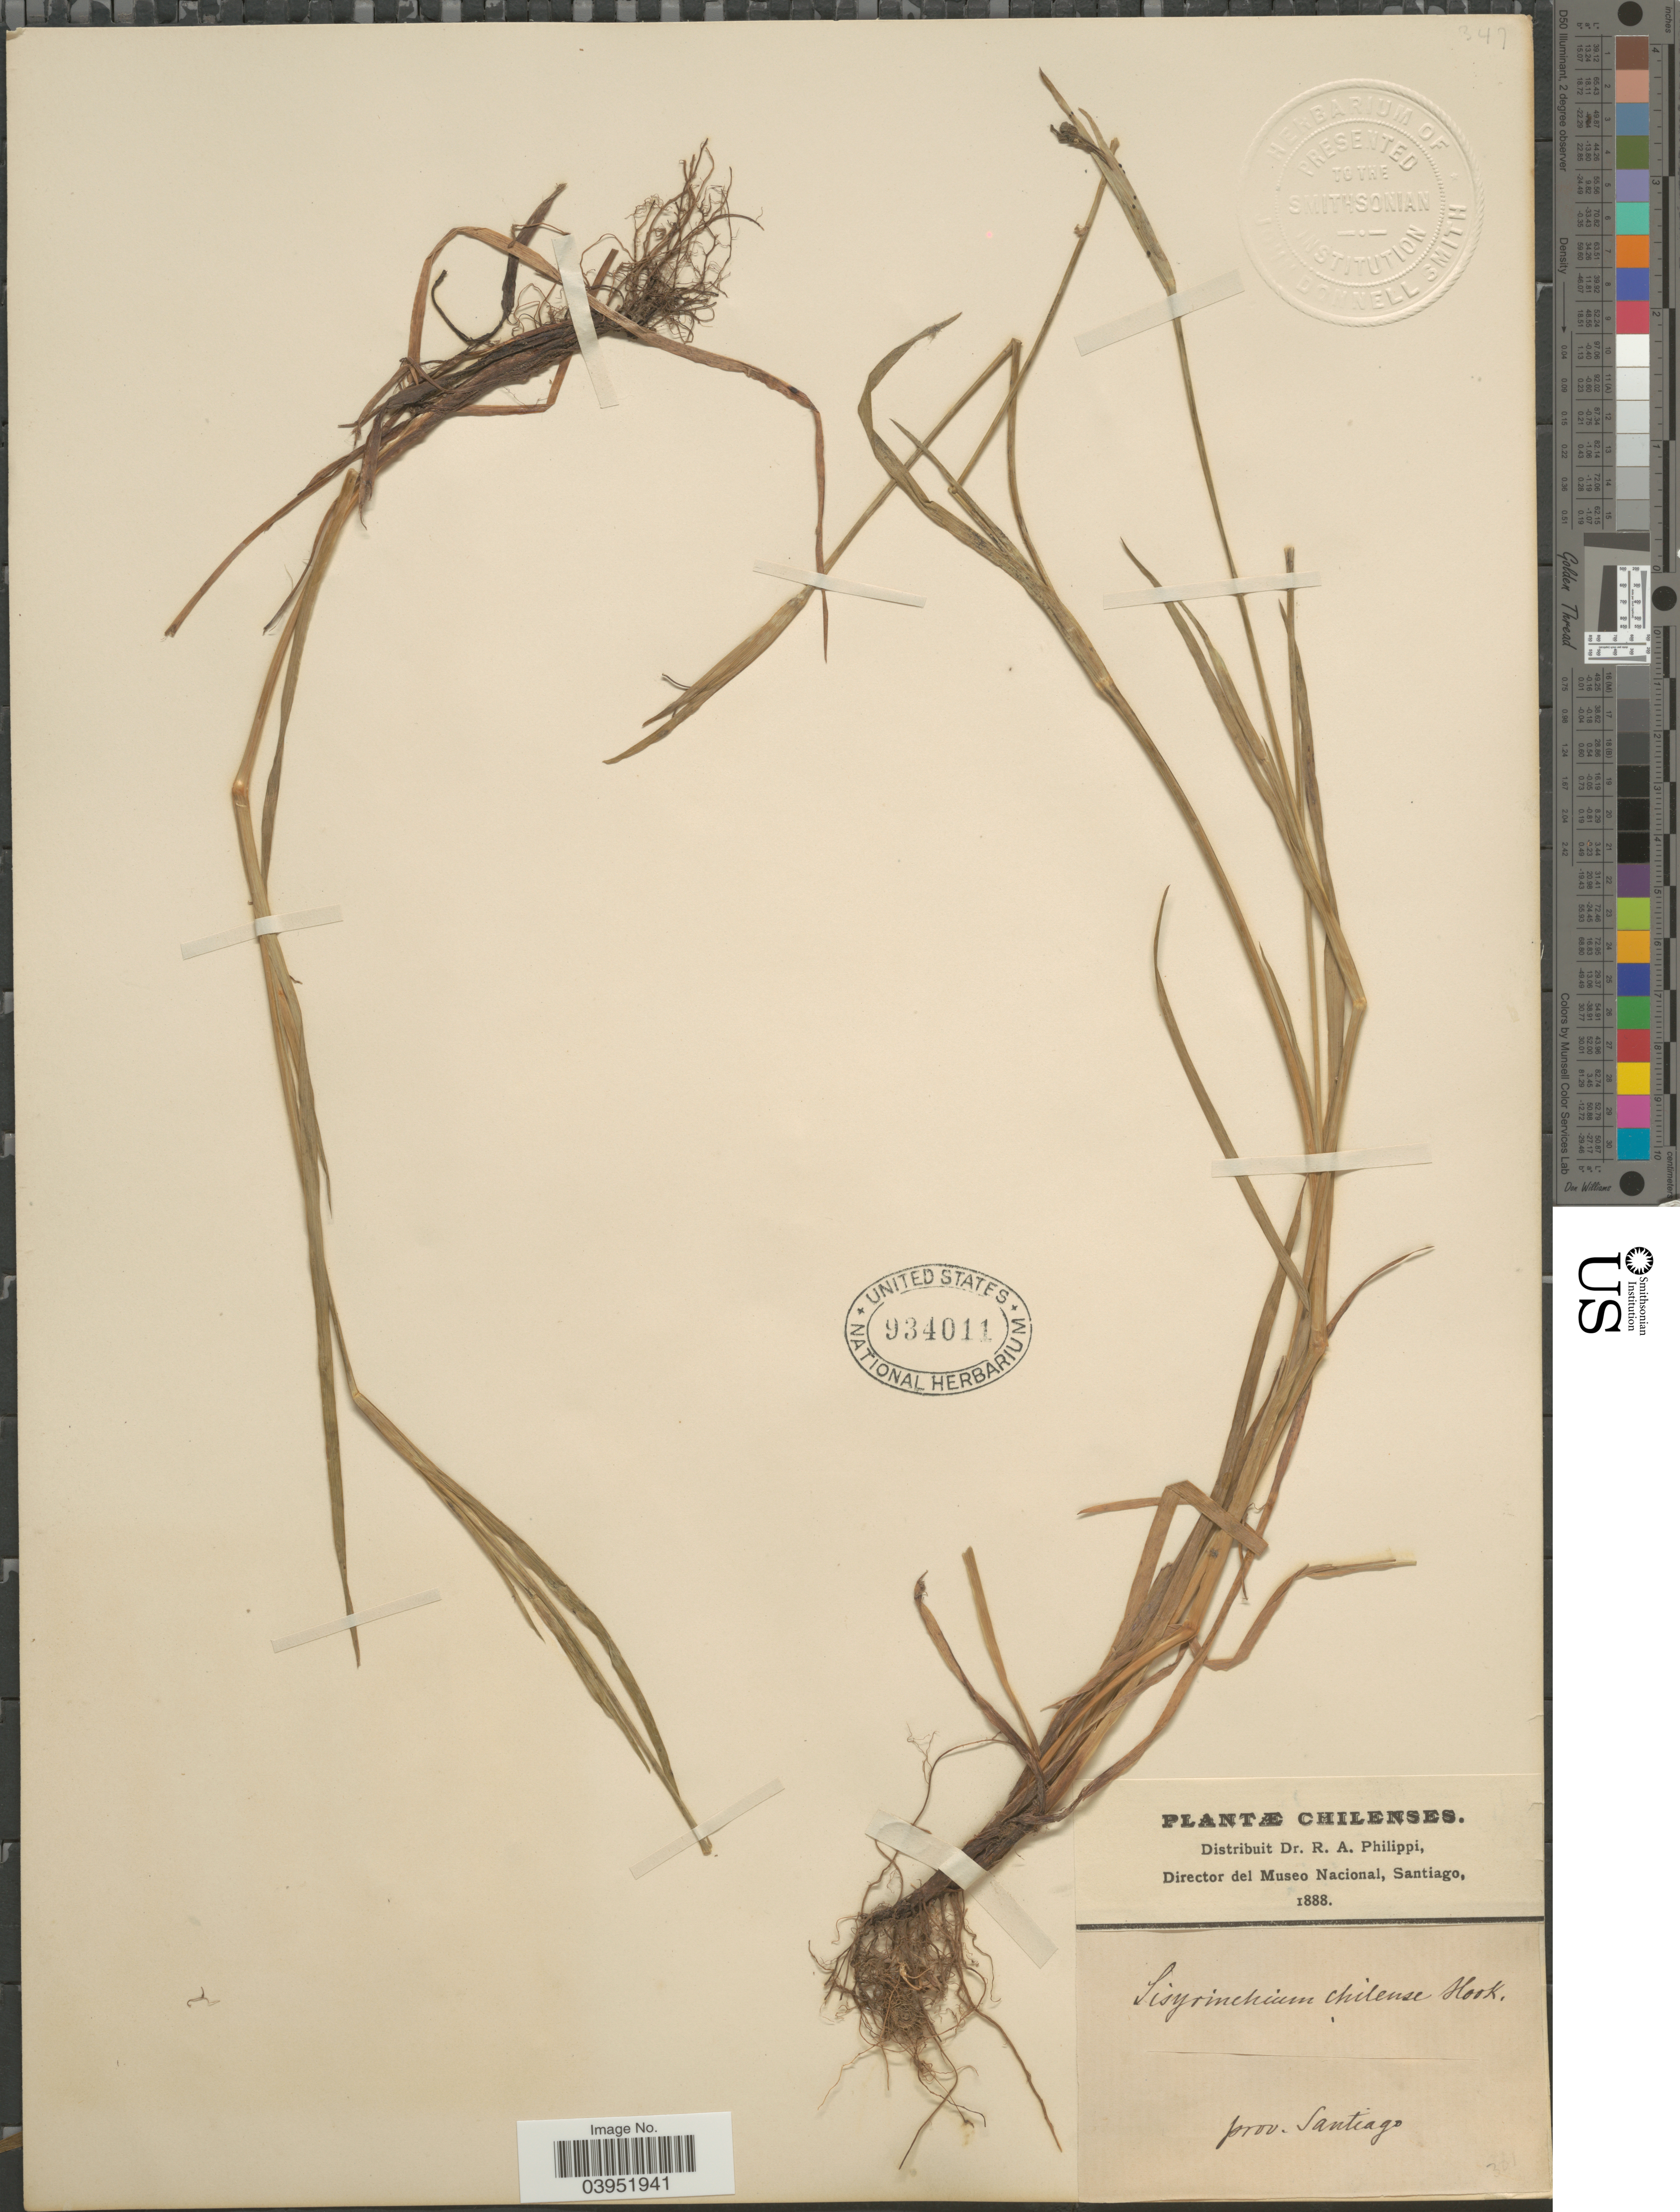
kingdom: Plantae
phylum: Tracheophyta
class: Liliopsida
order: Asparagales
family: Iridaceae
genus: Sisyrinchium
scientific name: Sisyrinchium chilense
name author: Hook.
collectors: ex. herb. R.A. Philippi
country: Chile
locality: Prov. Santiago.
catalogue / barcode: US 934011